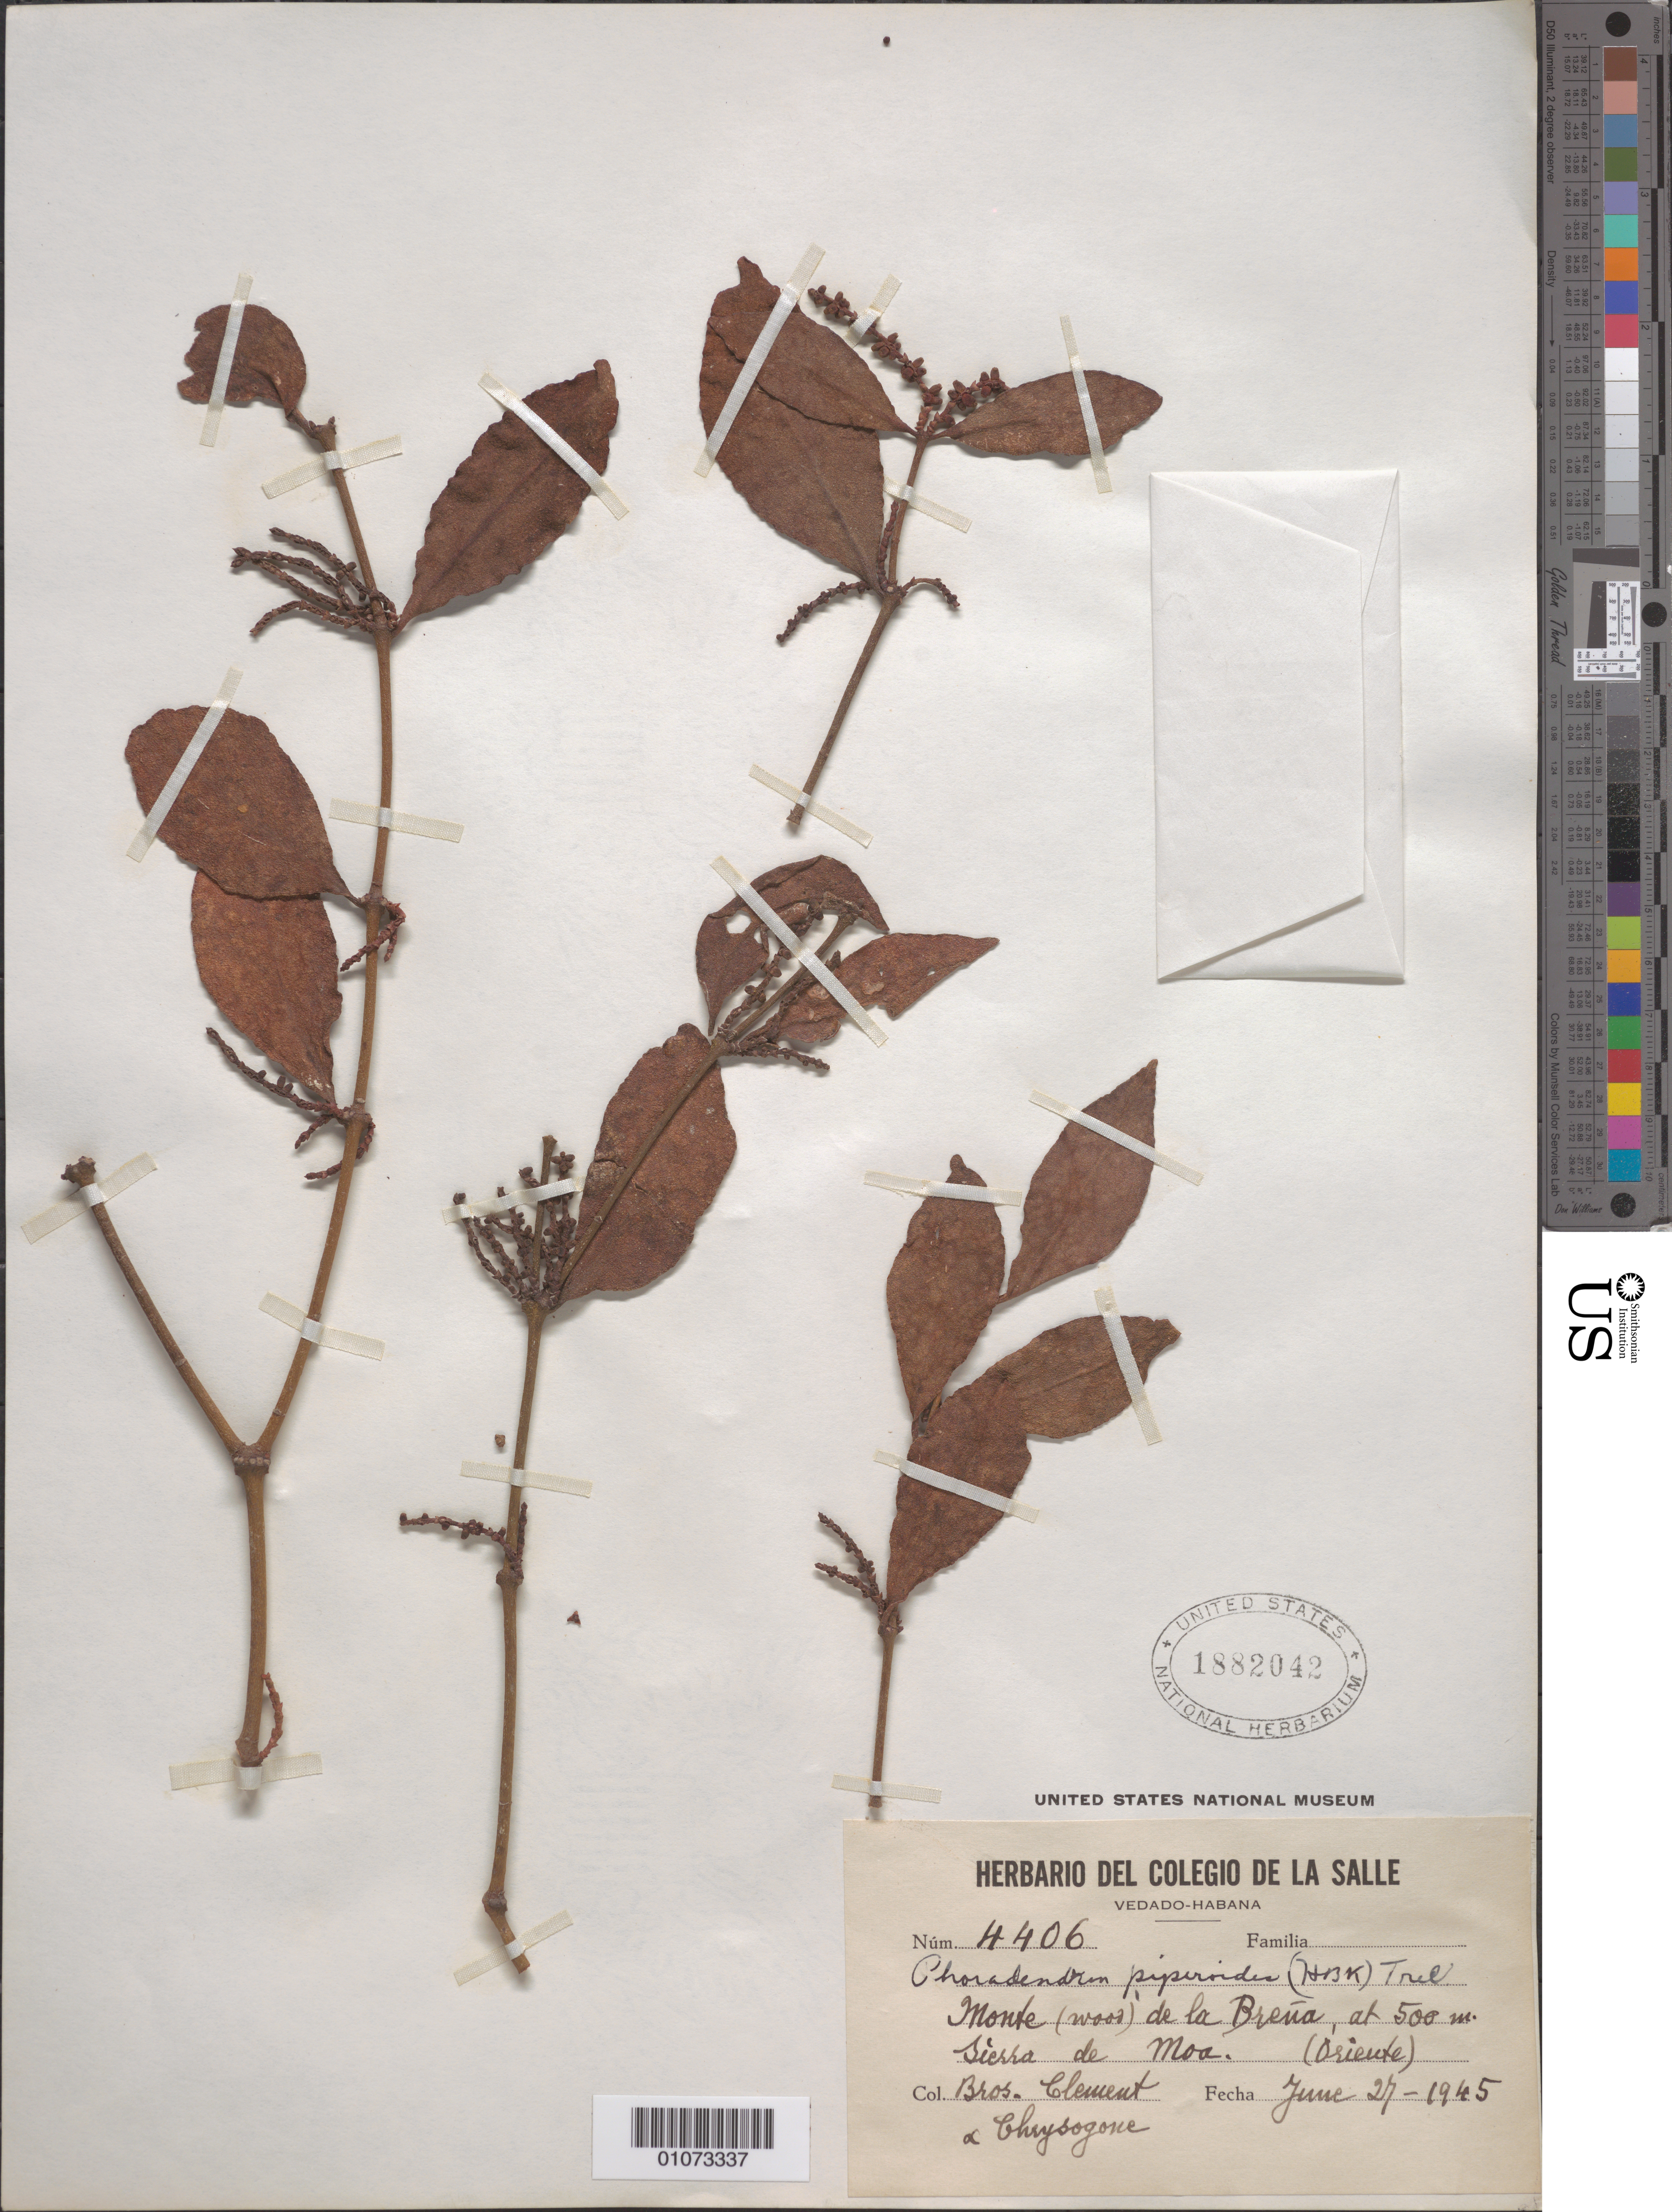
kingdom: Plantae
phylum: Tracheophyta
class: Magnoliopsida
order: Santalales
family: Viscaceae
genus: Phoradendron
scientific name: Phoradendron piperoides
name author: (Kunth) Trel.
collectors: B. Clement & B. Chrysogone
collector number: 4406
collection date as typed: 27 Jun 1945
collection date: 1945-06-27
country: Cuba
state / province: Holguín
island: Cuba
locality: Monte (wood) de la Brena, Sierra de Moa Oriente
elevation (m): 500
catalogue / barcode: US 1882042